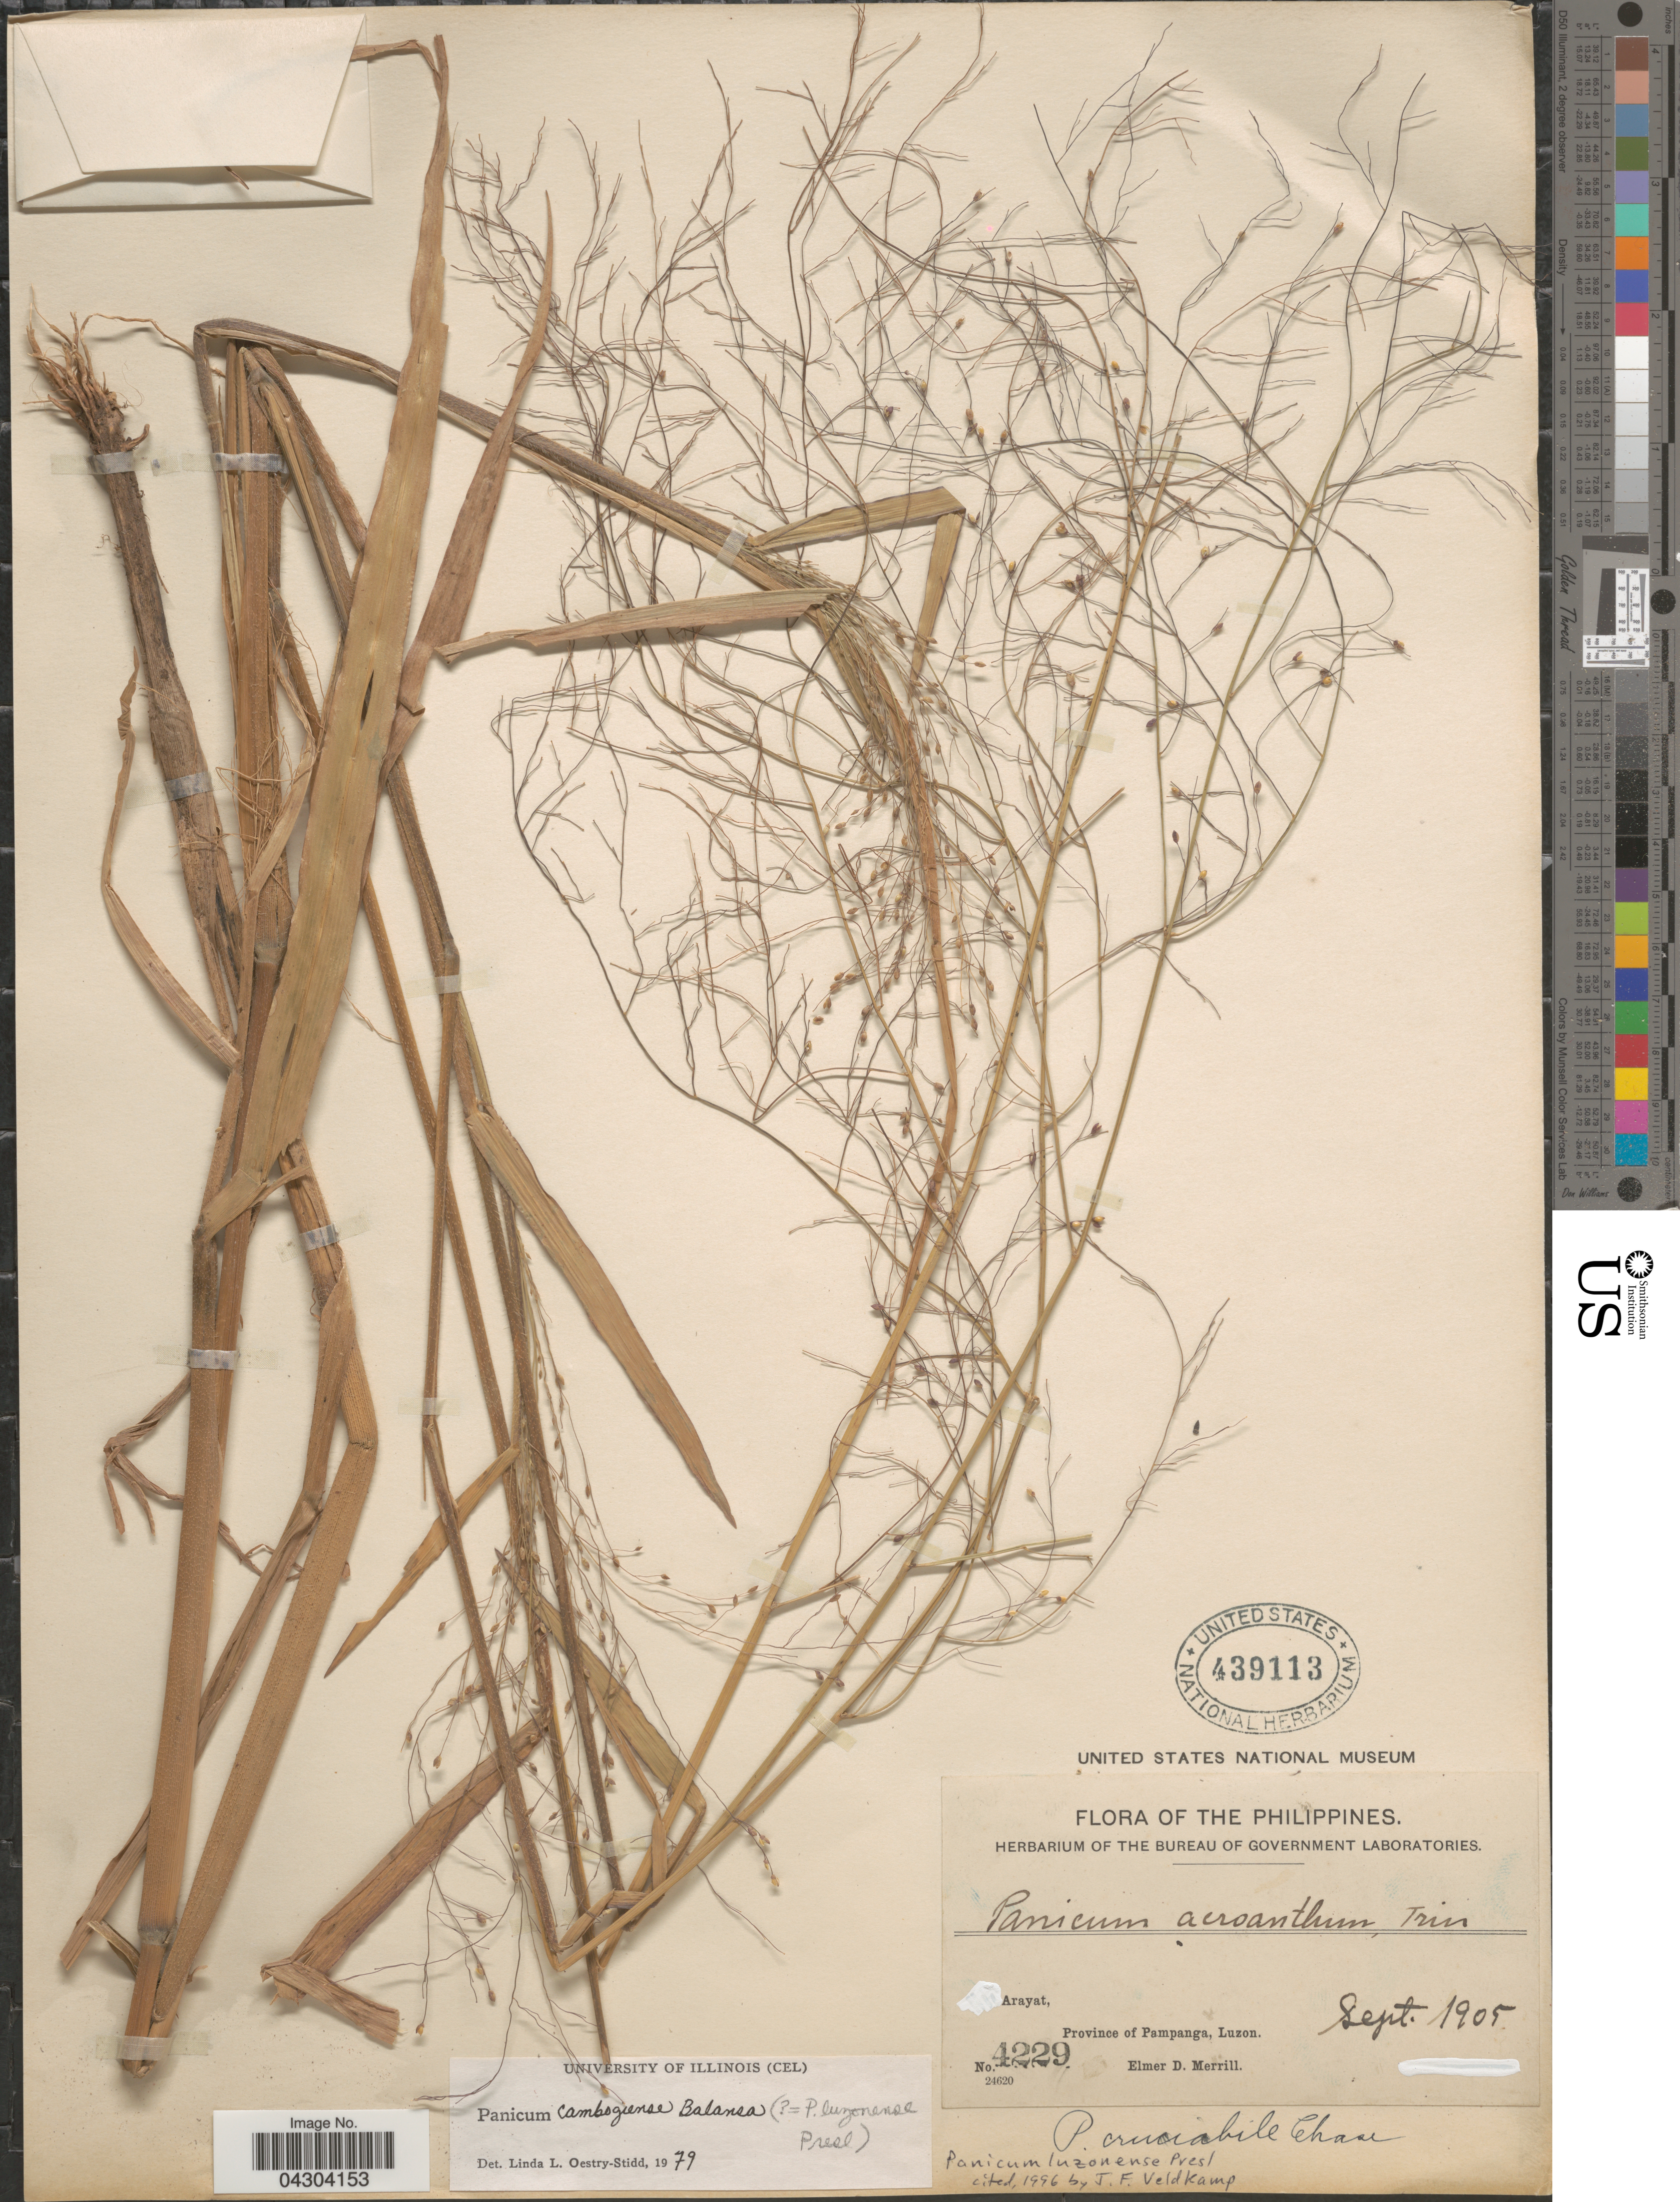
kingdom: Plantae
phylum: Tracheophyta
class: Liliopsida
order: Poales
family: Poaceae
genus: Panicum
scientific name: Panicum luzonense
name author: J. Presl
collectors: E. D. Merrill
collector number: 4229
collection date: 1905-09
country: Philippines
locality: Arayat, Province of Pampanga, Luzon.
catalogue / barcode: US 439113